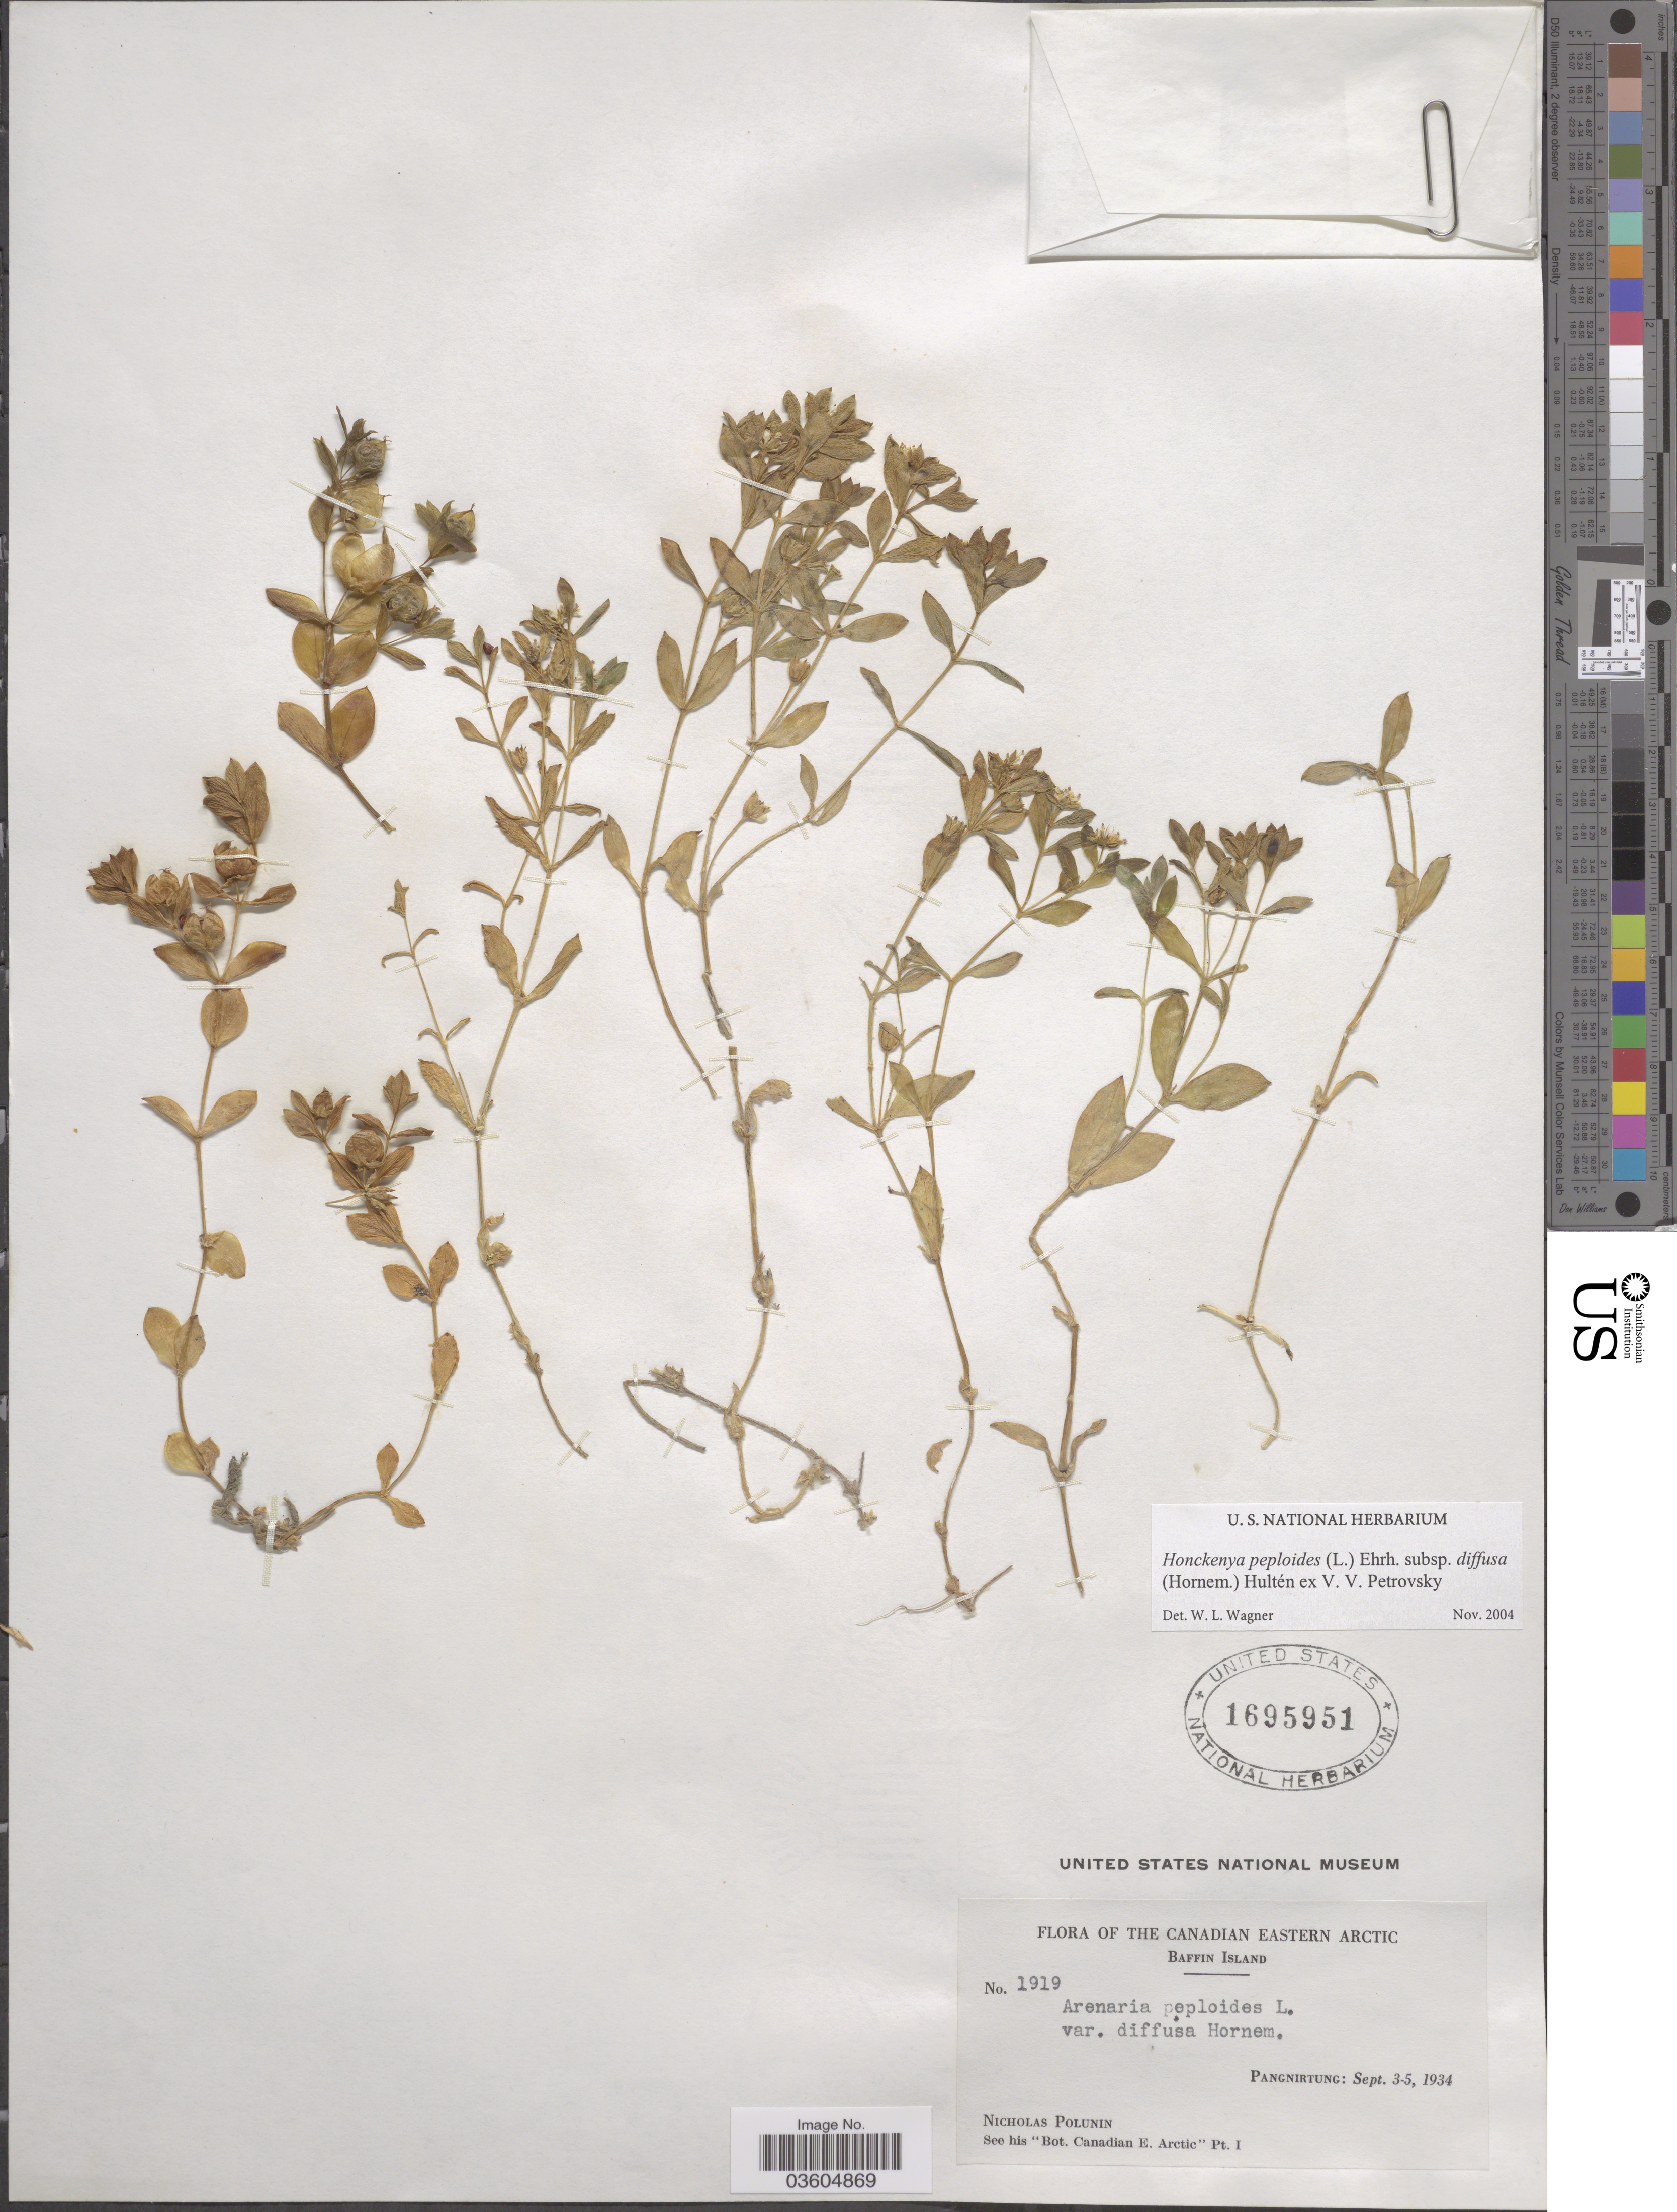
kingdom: Plantae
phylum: Tracheophyta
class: Magnoliopsida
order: Caryophyllales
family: Caryophyllaceae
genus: Honckenya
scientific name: Honckenya peploides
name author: (L.) Ehrh.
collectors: N. V. Polunin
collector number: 1919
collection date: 1934-09-03/1934-09-05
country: Canada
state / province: Nunavut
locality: The Canadian Eastern Arctic. Baffin Island. Pangnirtung.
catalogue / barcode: US 1695951